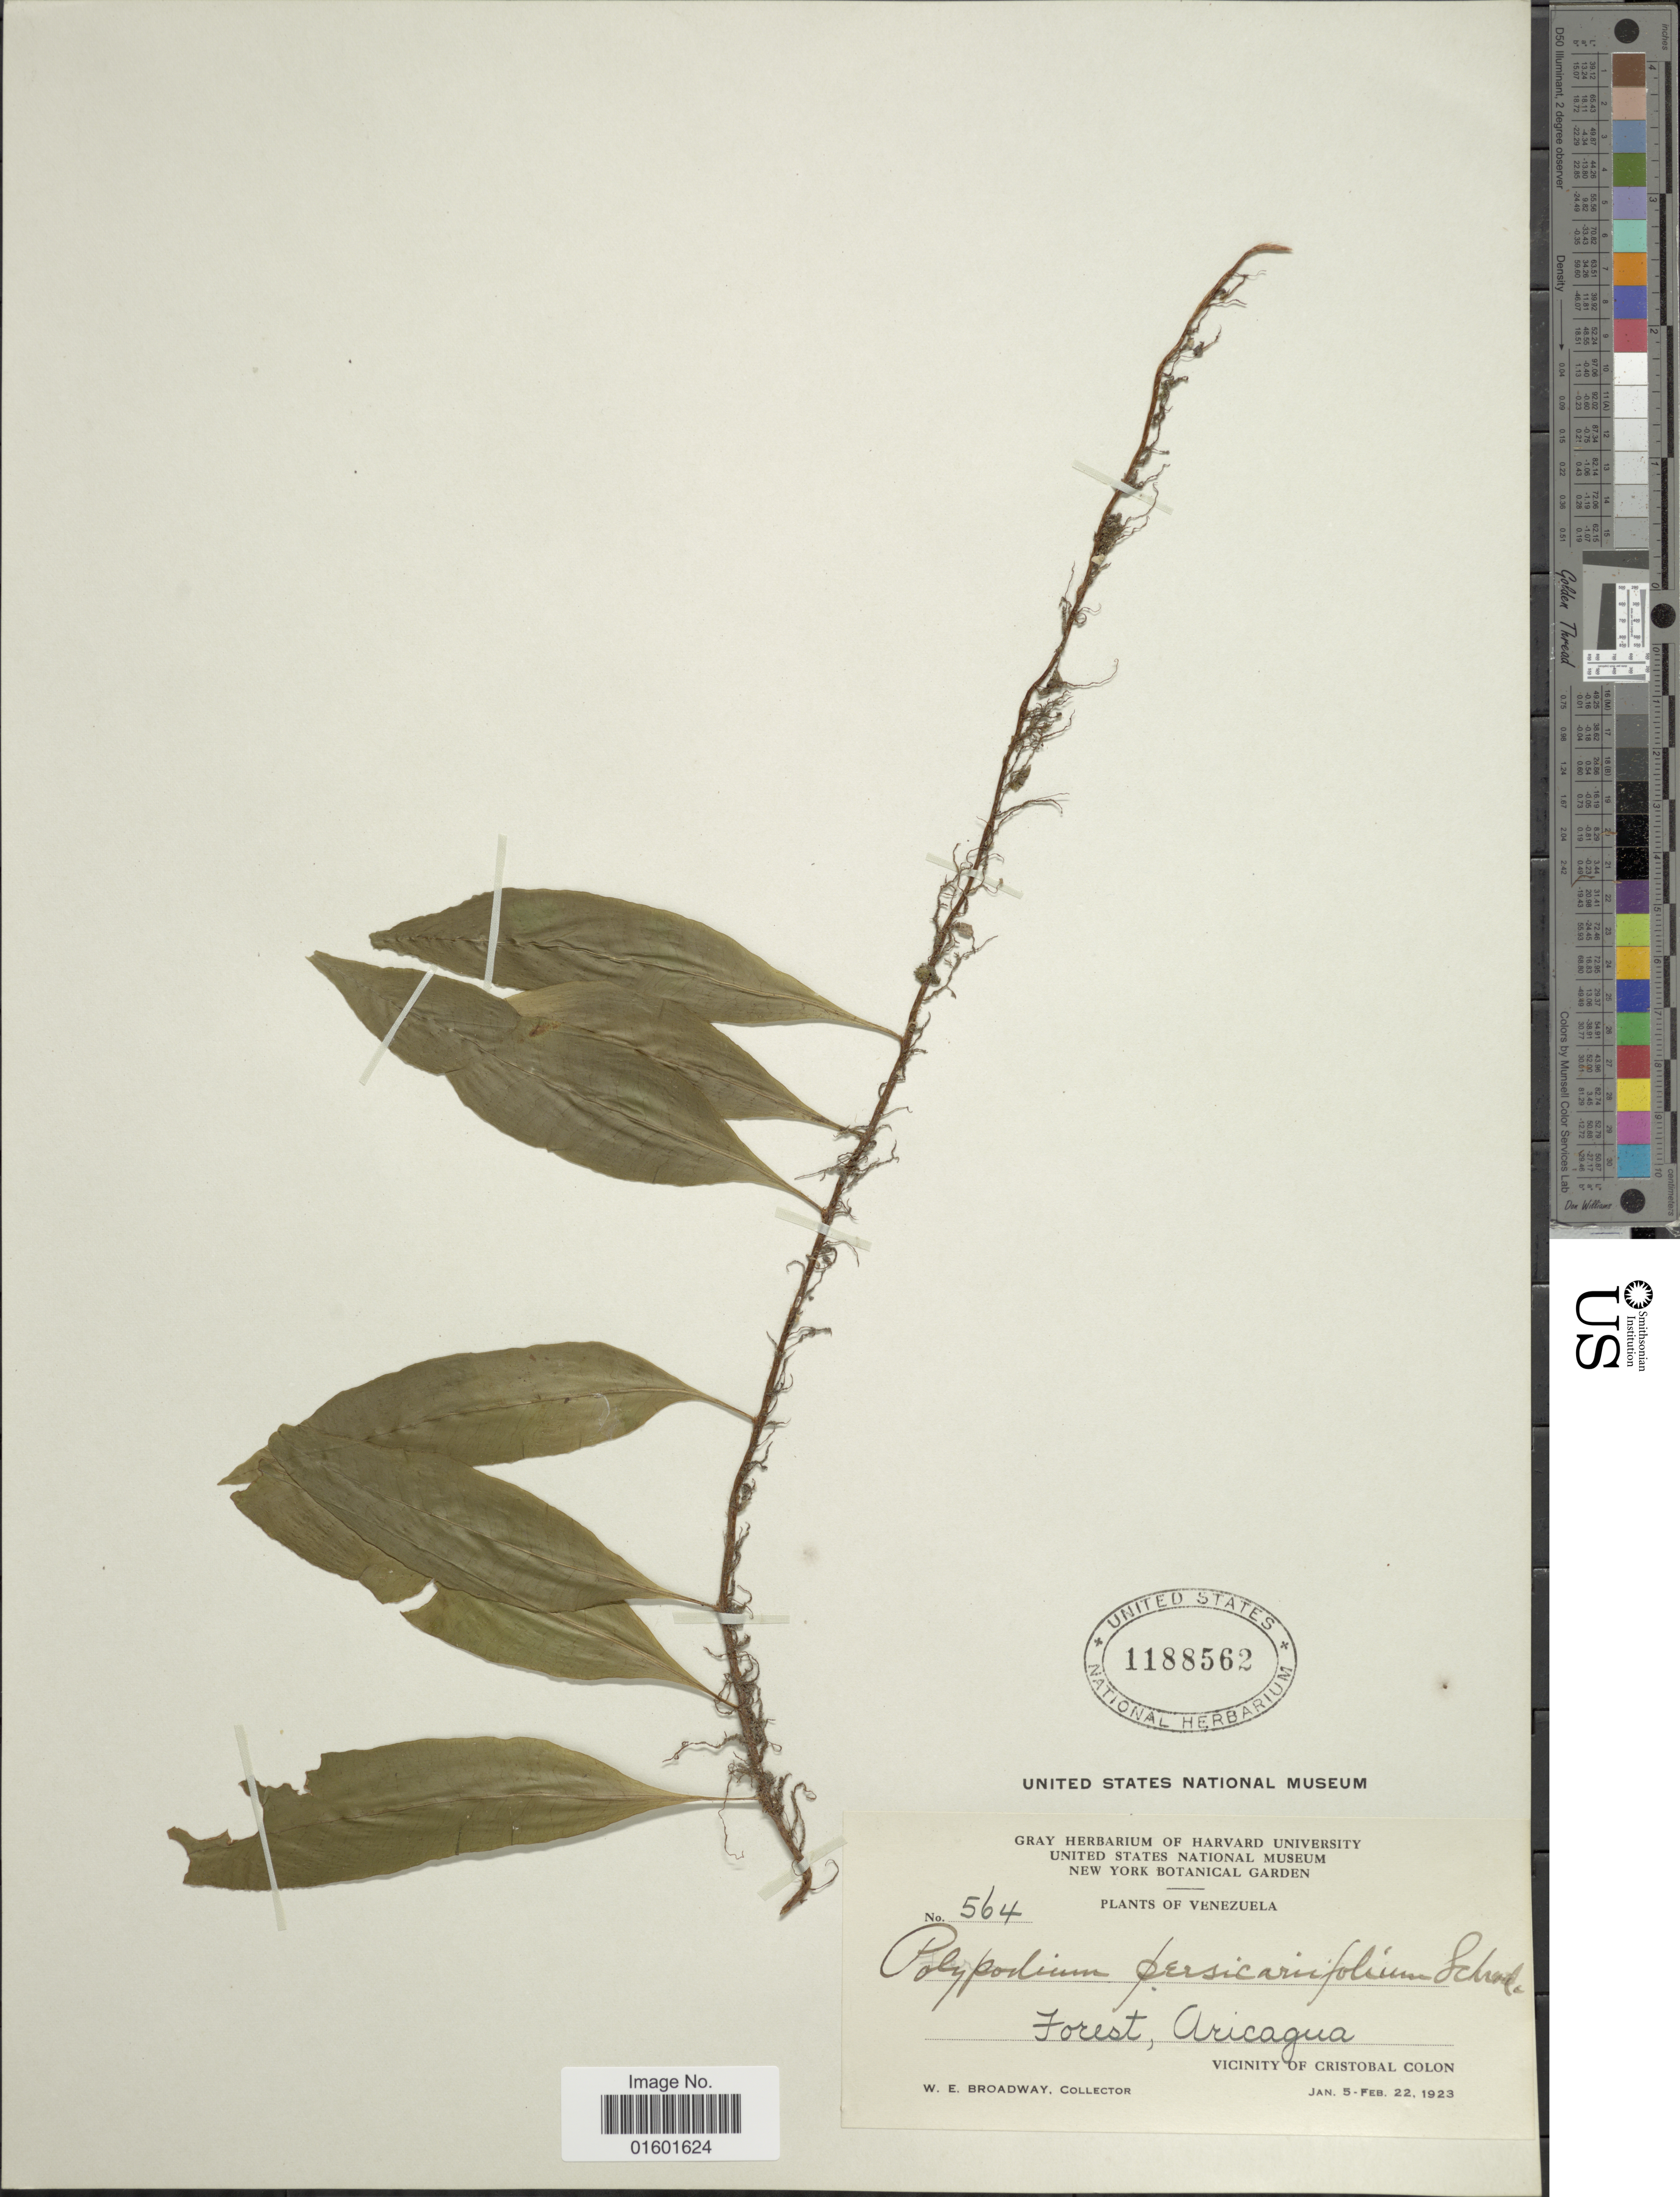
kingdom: Plantae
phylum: Tracheophyta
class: Polypodiopsida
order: Polypodiales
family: Polypodiaceae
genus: Microgramma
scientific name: Microgramma persicariifolia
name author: (Schrad.) C. Presl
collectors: W. E. Broadway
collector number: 564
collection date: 1923-01-05/1923-02-22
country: Venezuela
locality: Forest, Aricagua, Vicinity of Cristobal Colon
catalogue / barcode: US 1188562